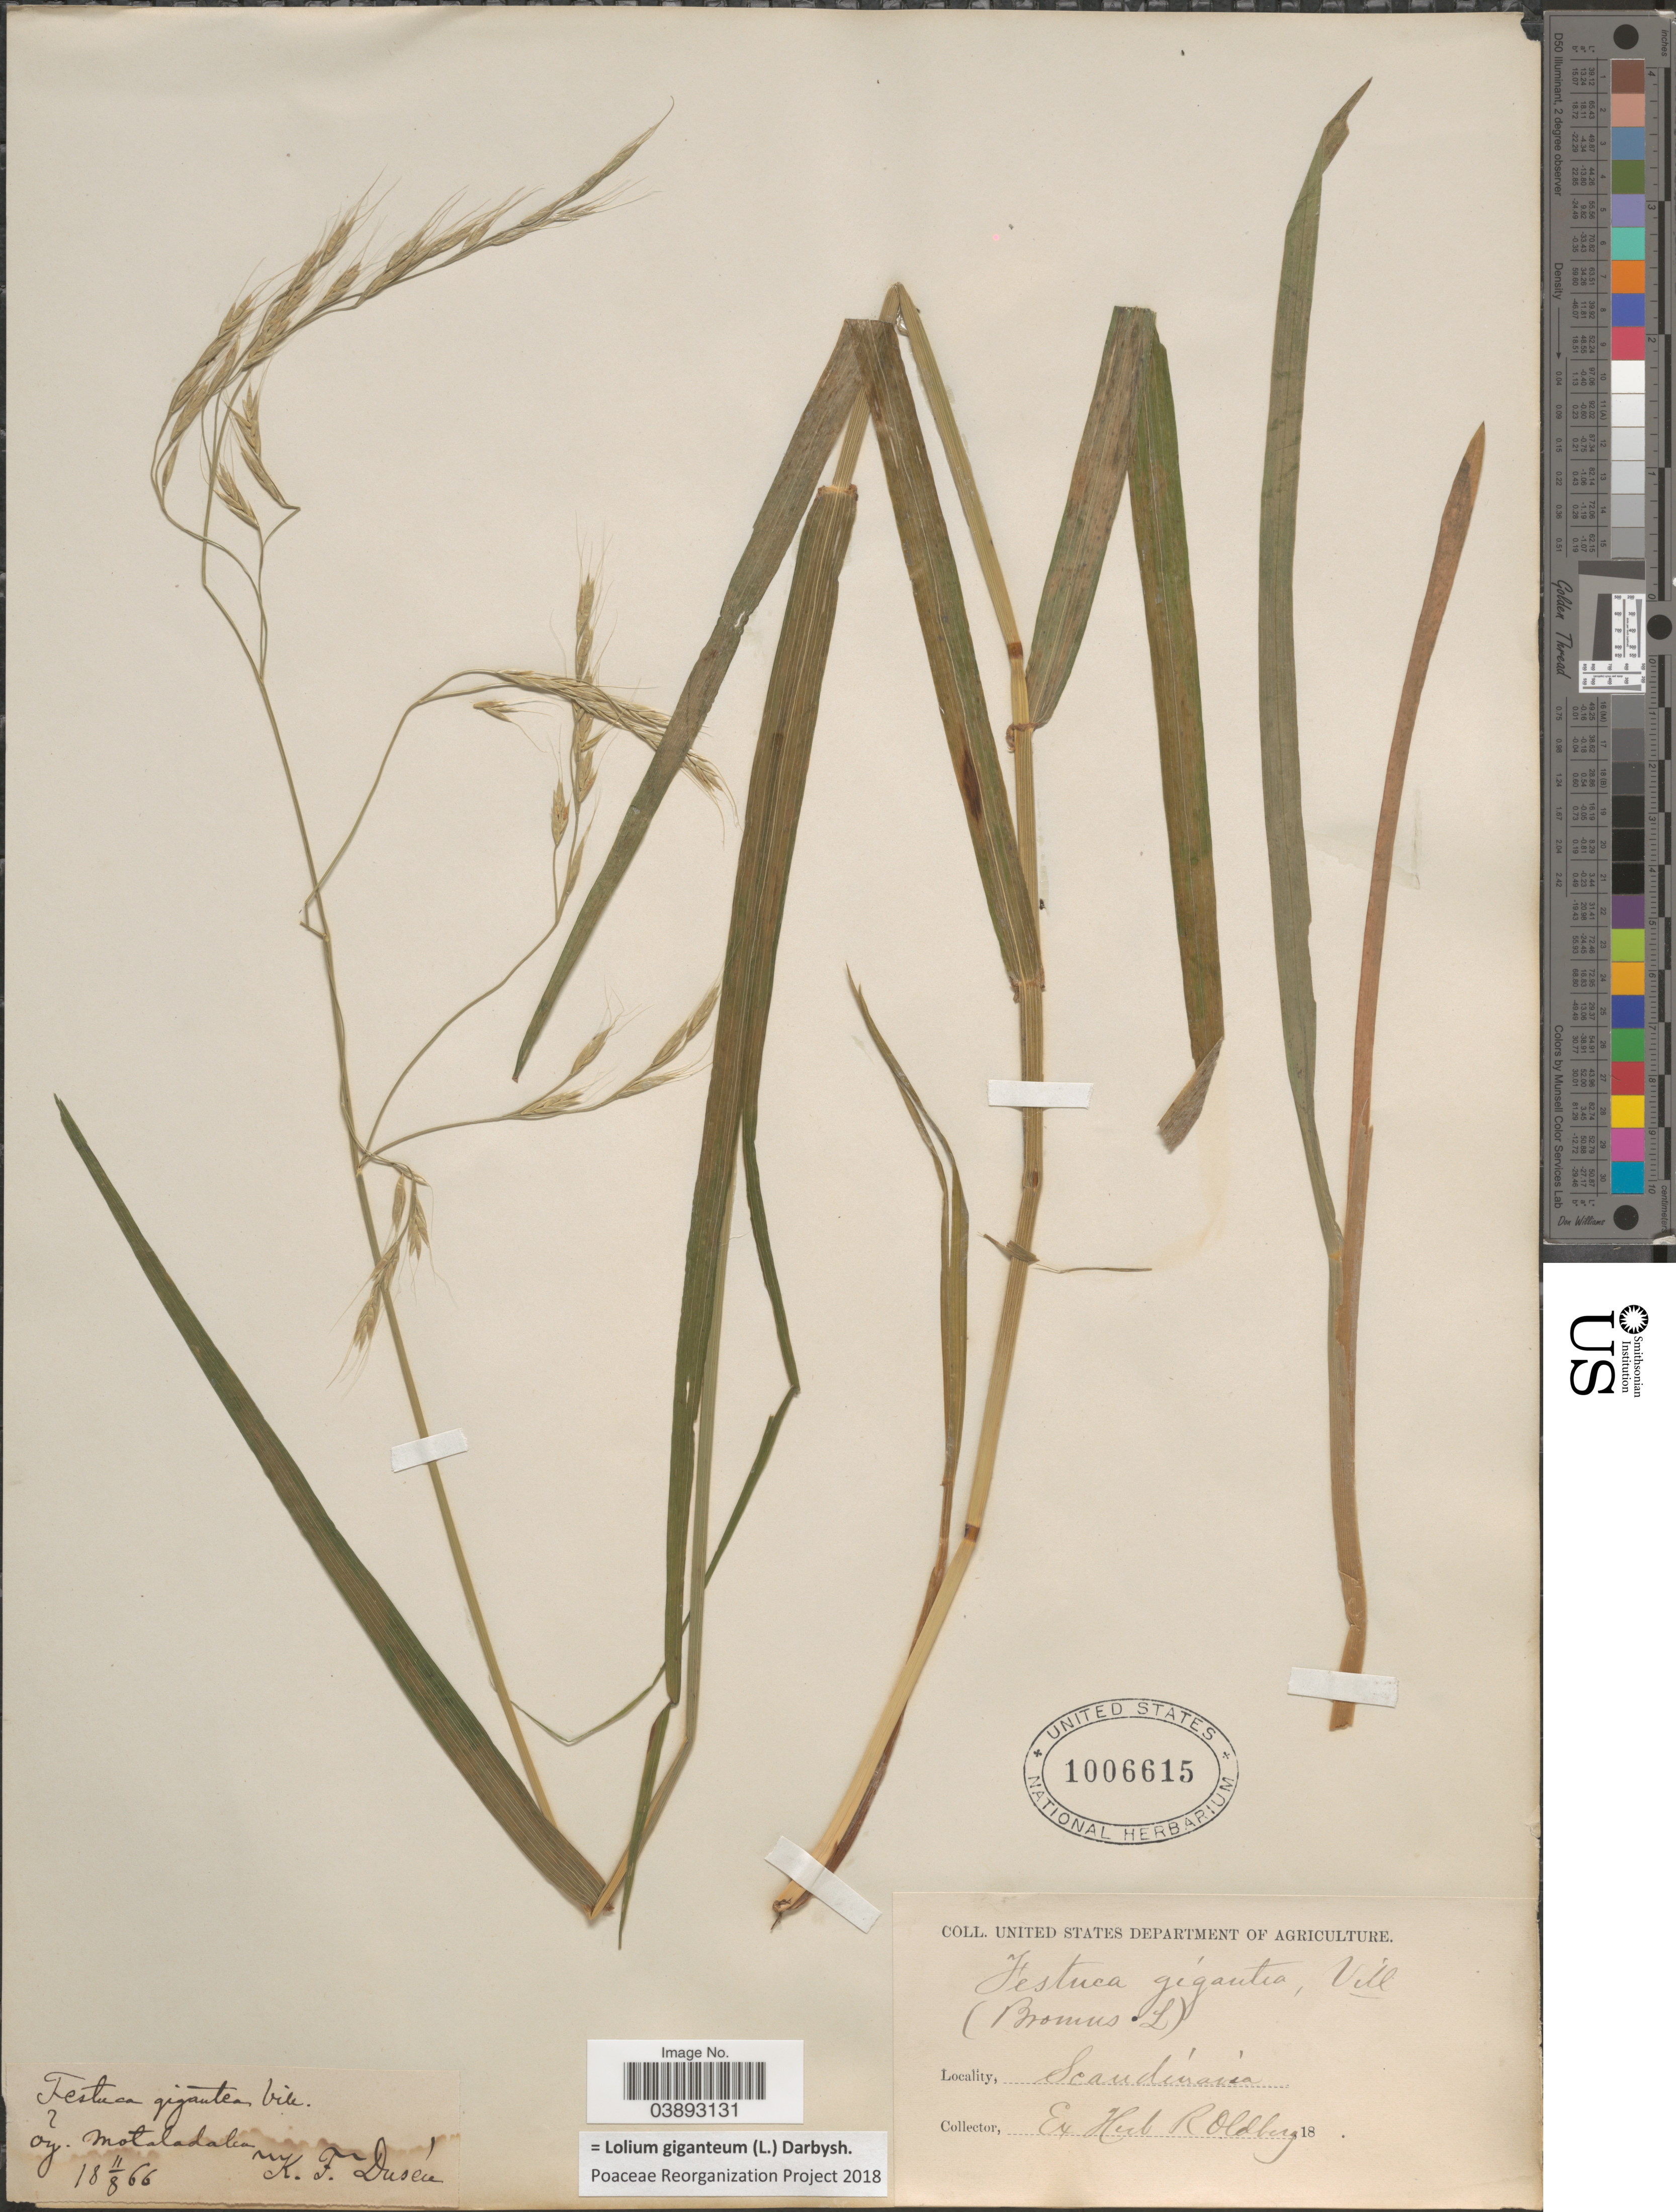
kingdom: Plantae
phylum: Tracheophyta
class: Liliopsida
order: Poales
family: Poaceae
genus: Lolium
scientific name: Lolium giganteum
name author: (L.) Darbysh.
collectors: K. Dusén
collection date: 1866-08-11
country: Sweden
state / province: Östergötland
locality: Oy. Motaladaka. Scandinavia.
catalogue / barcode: US 1006615